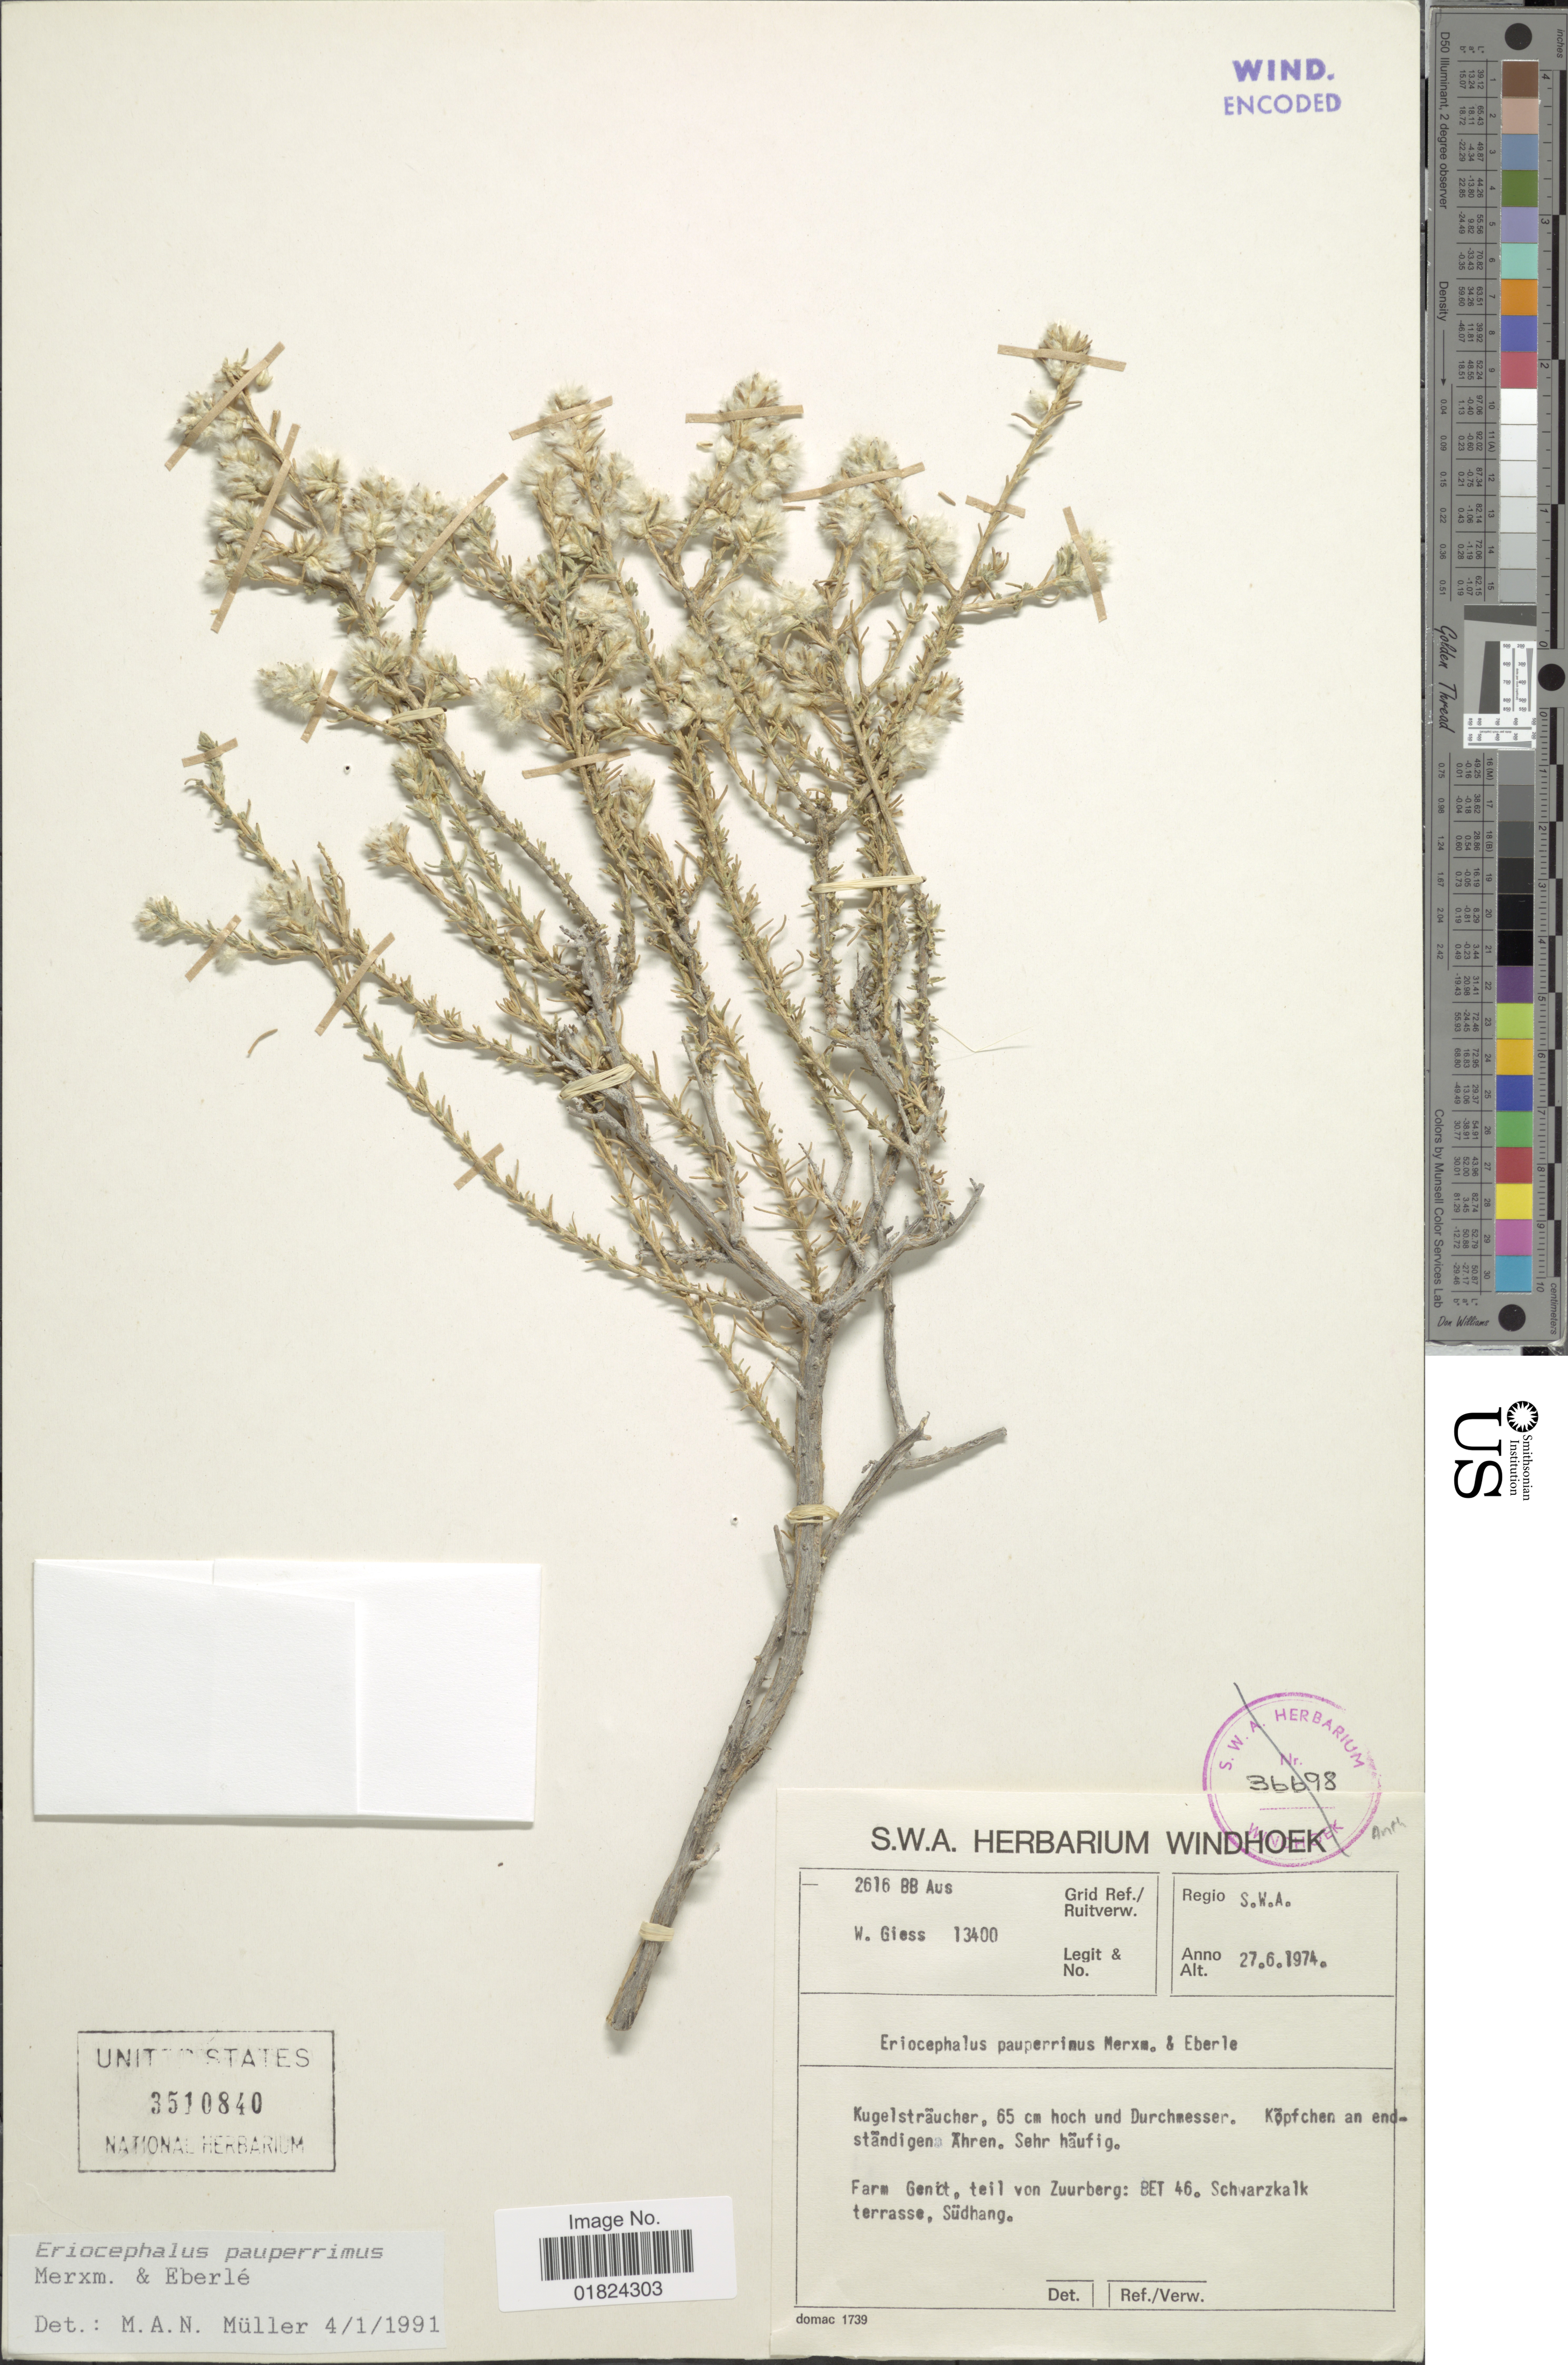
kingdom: Plantae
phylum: Tracheophyta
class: Magnoliopsida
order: Asterales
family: Asteraceae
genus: Eriocephalus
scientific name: Eriocephalus pauperrimus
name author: Merxm. & Eberle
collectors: W. Giess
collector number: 13400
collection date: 1974-06-27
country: Namibia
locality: S.W.A., Kugelstraucher, Farm Genia, teil von Zuurberg: BET 46, Schwarzkalk terrasse, Sudhang.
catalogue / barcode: US 3510840